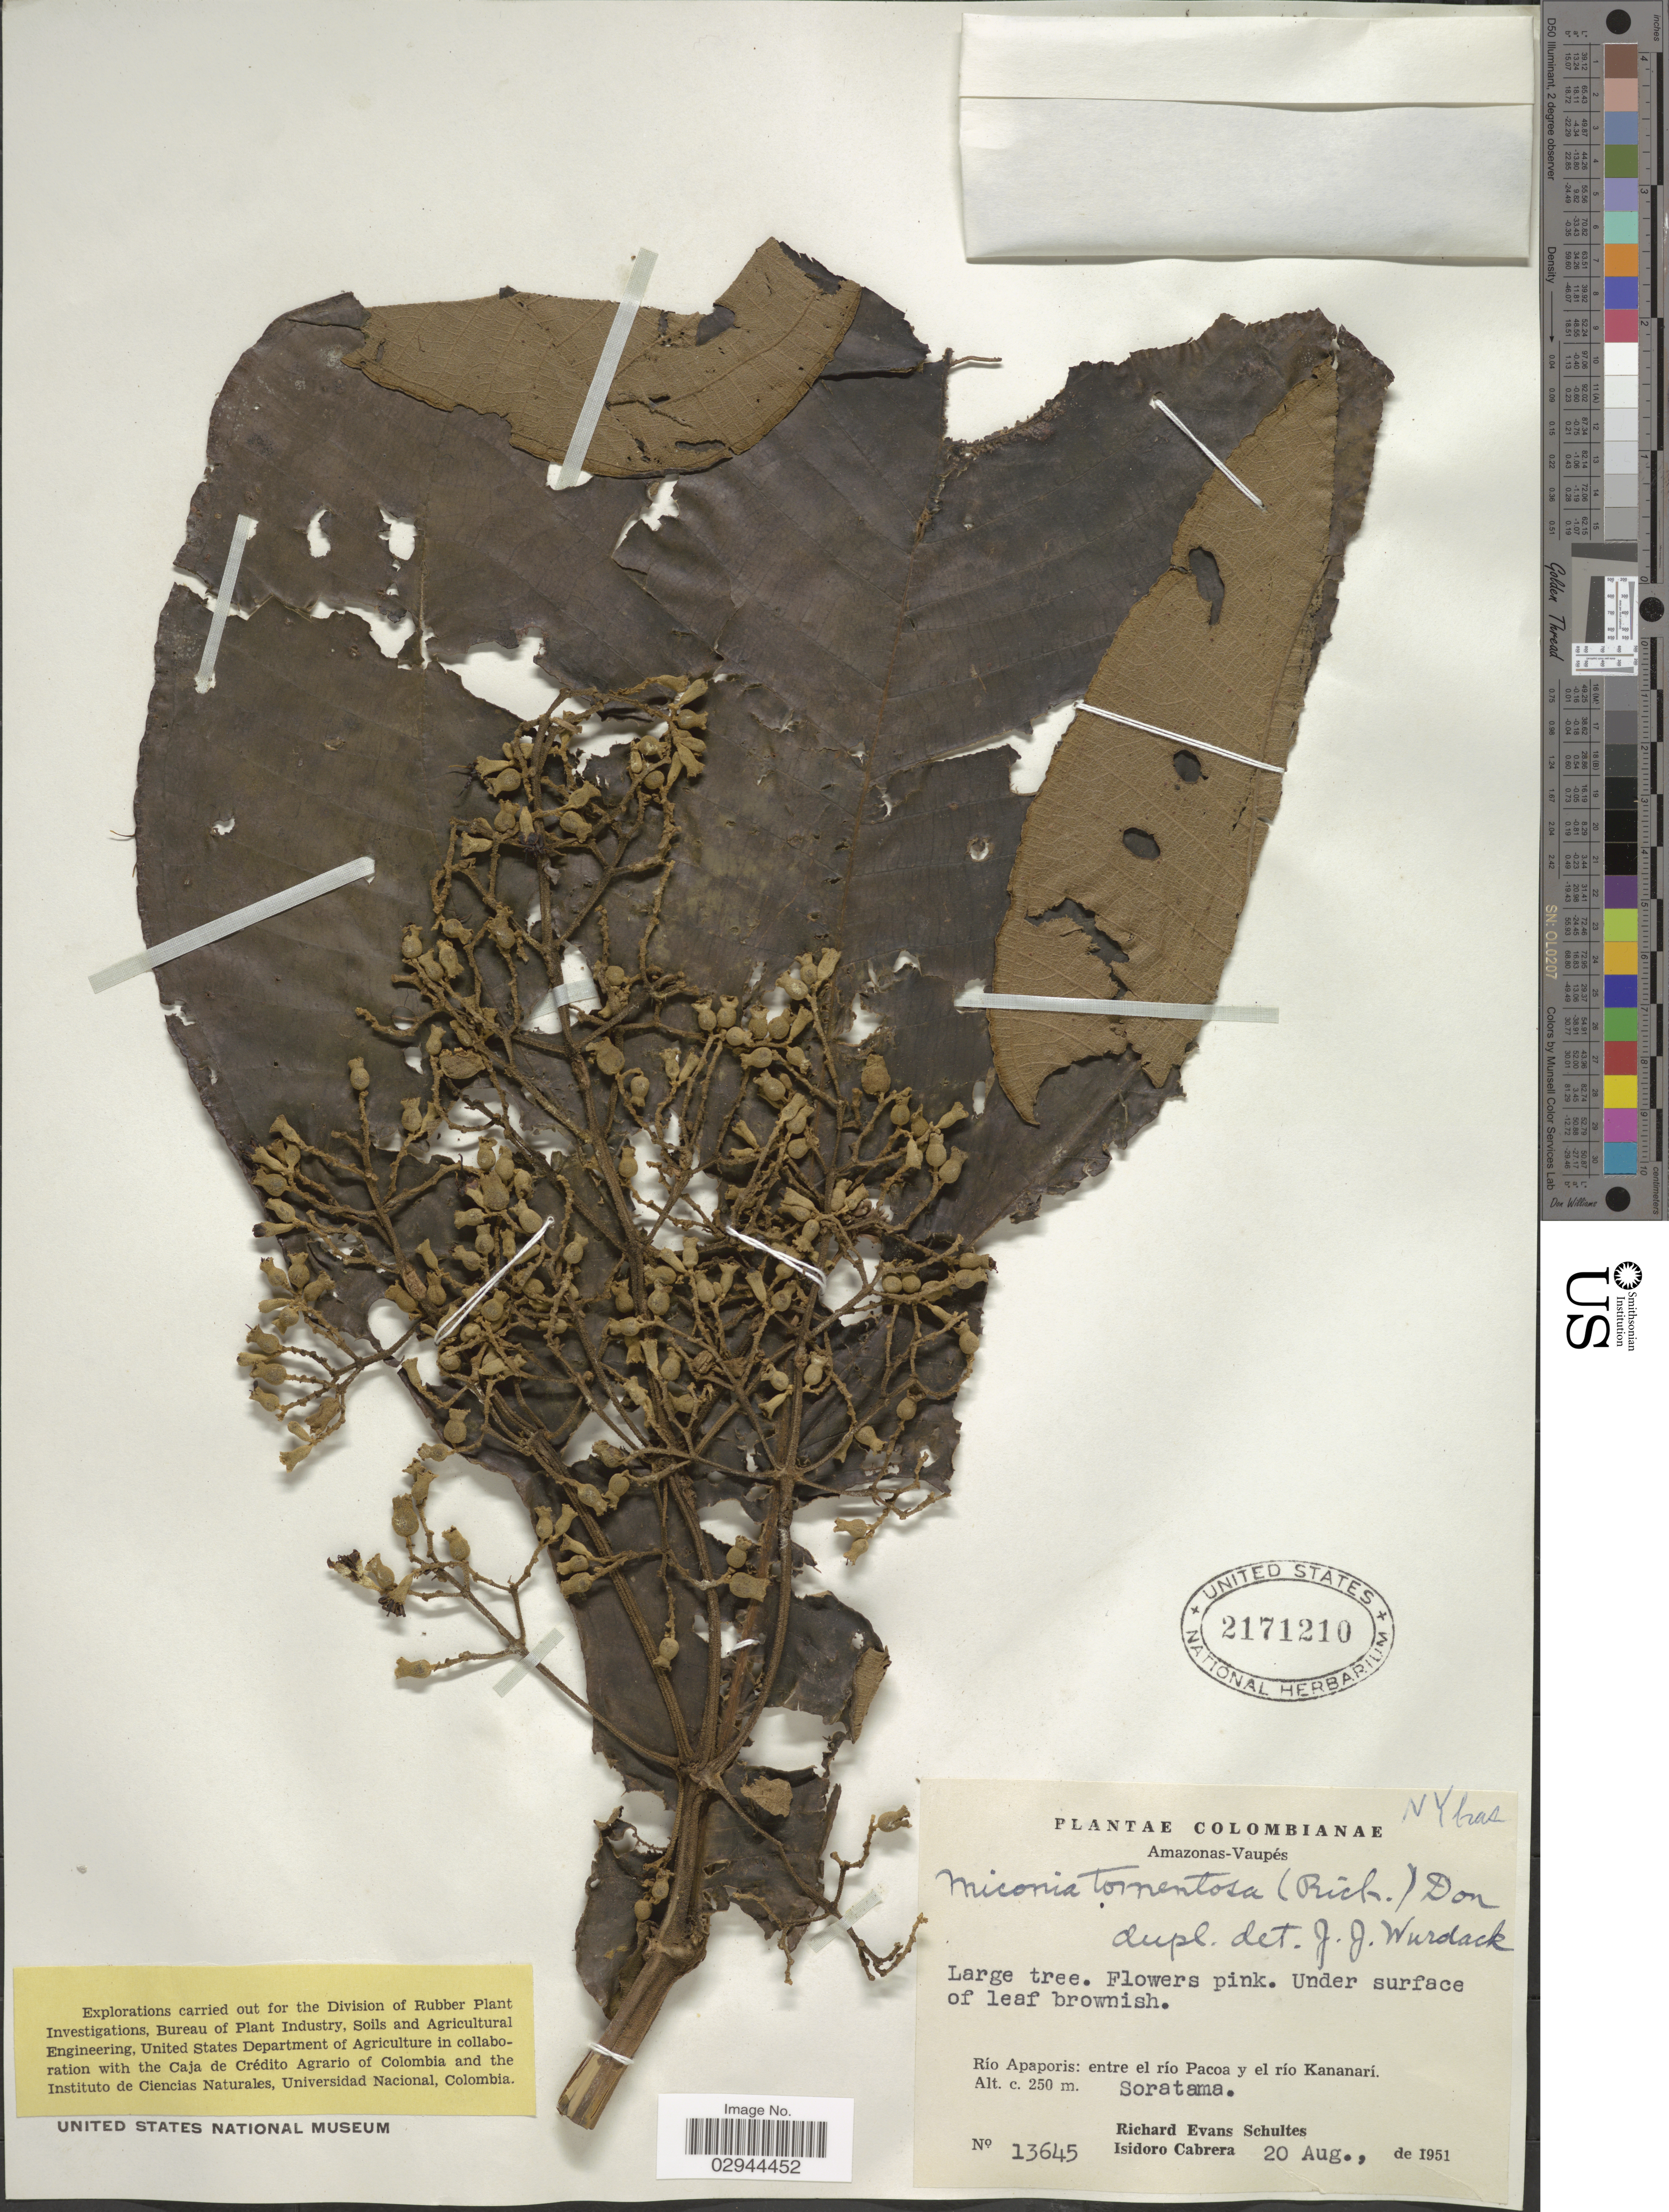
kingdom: Plantae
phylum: Tracheophyta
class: Magnoliopsida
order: Myrtales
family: Melastomataceae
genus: Miconia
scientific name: Miconia tomentosa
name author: (Rich.) D. Don ex DC.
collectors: R. E. Schultes & I. Cabrera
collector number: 13645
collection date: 1951-08-20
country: Colombia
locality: Amazonas-Vaupés. Río Apaporis: entre el río Pacoa y el río Kananarí. Soratama.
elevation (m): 250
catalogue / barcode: US 2171210